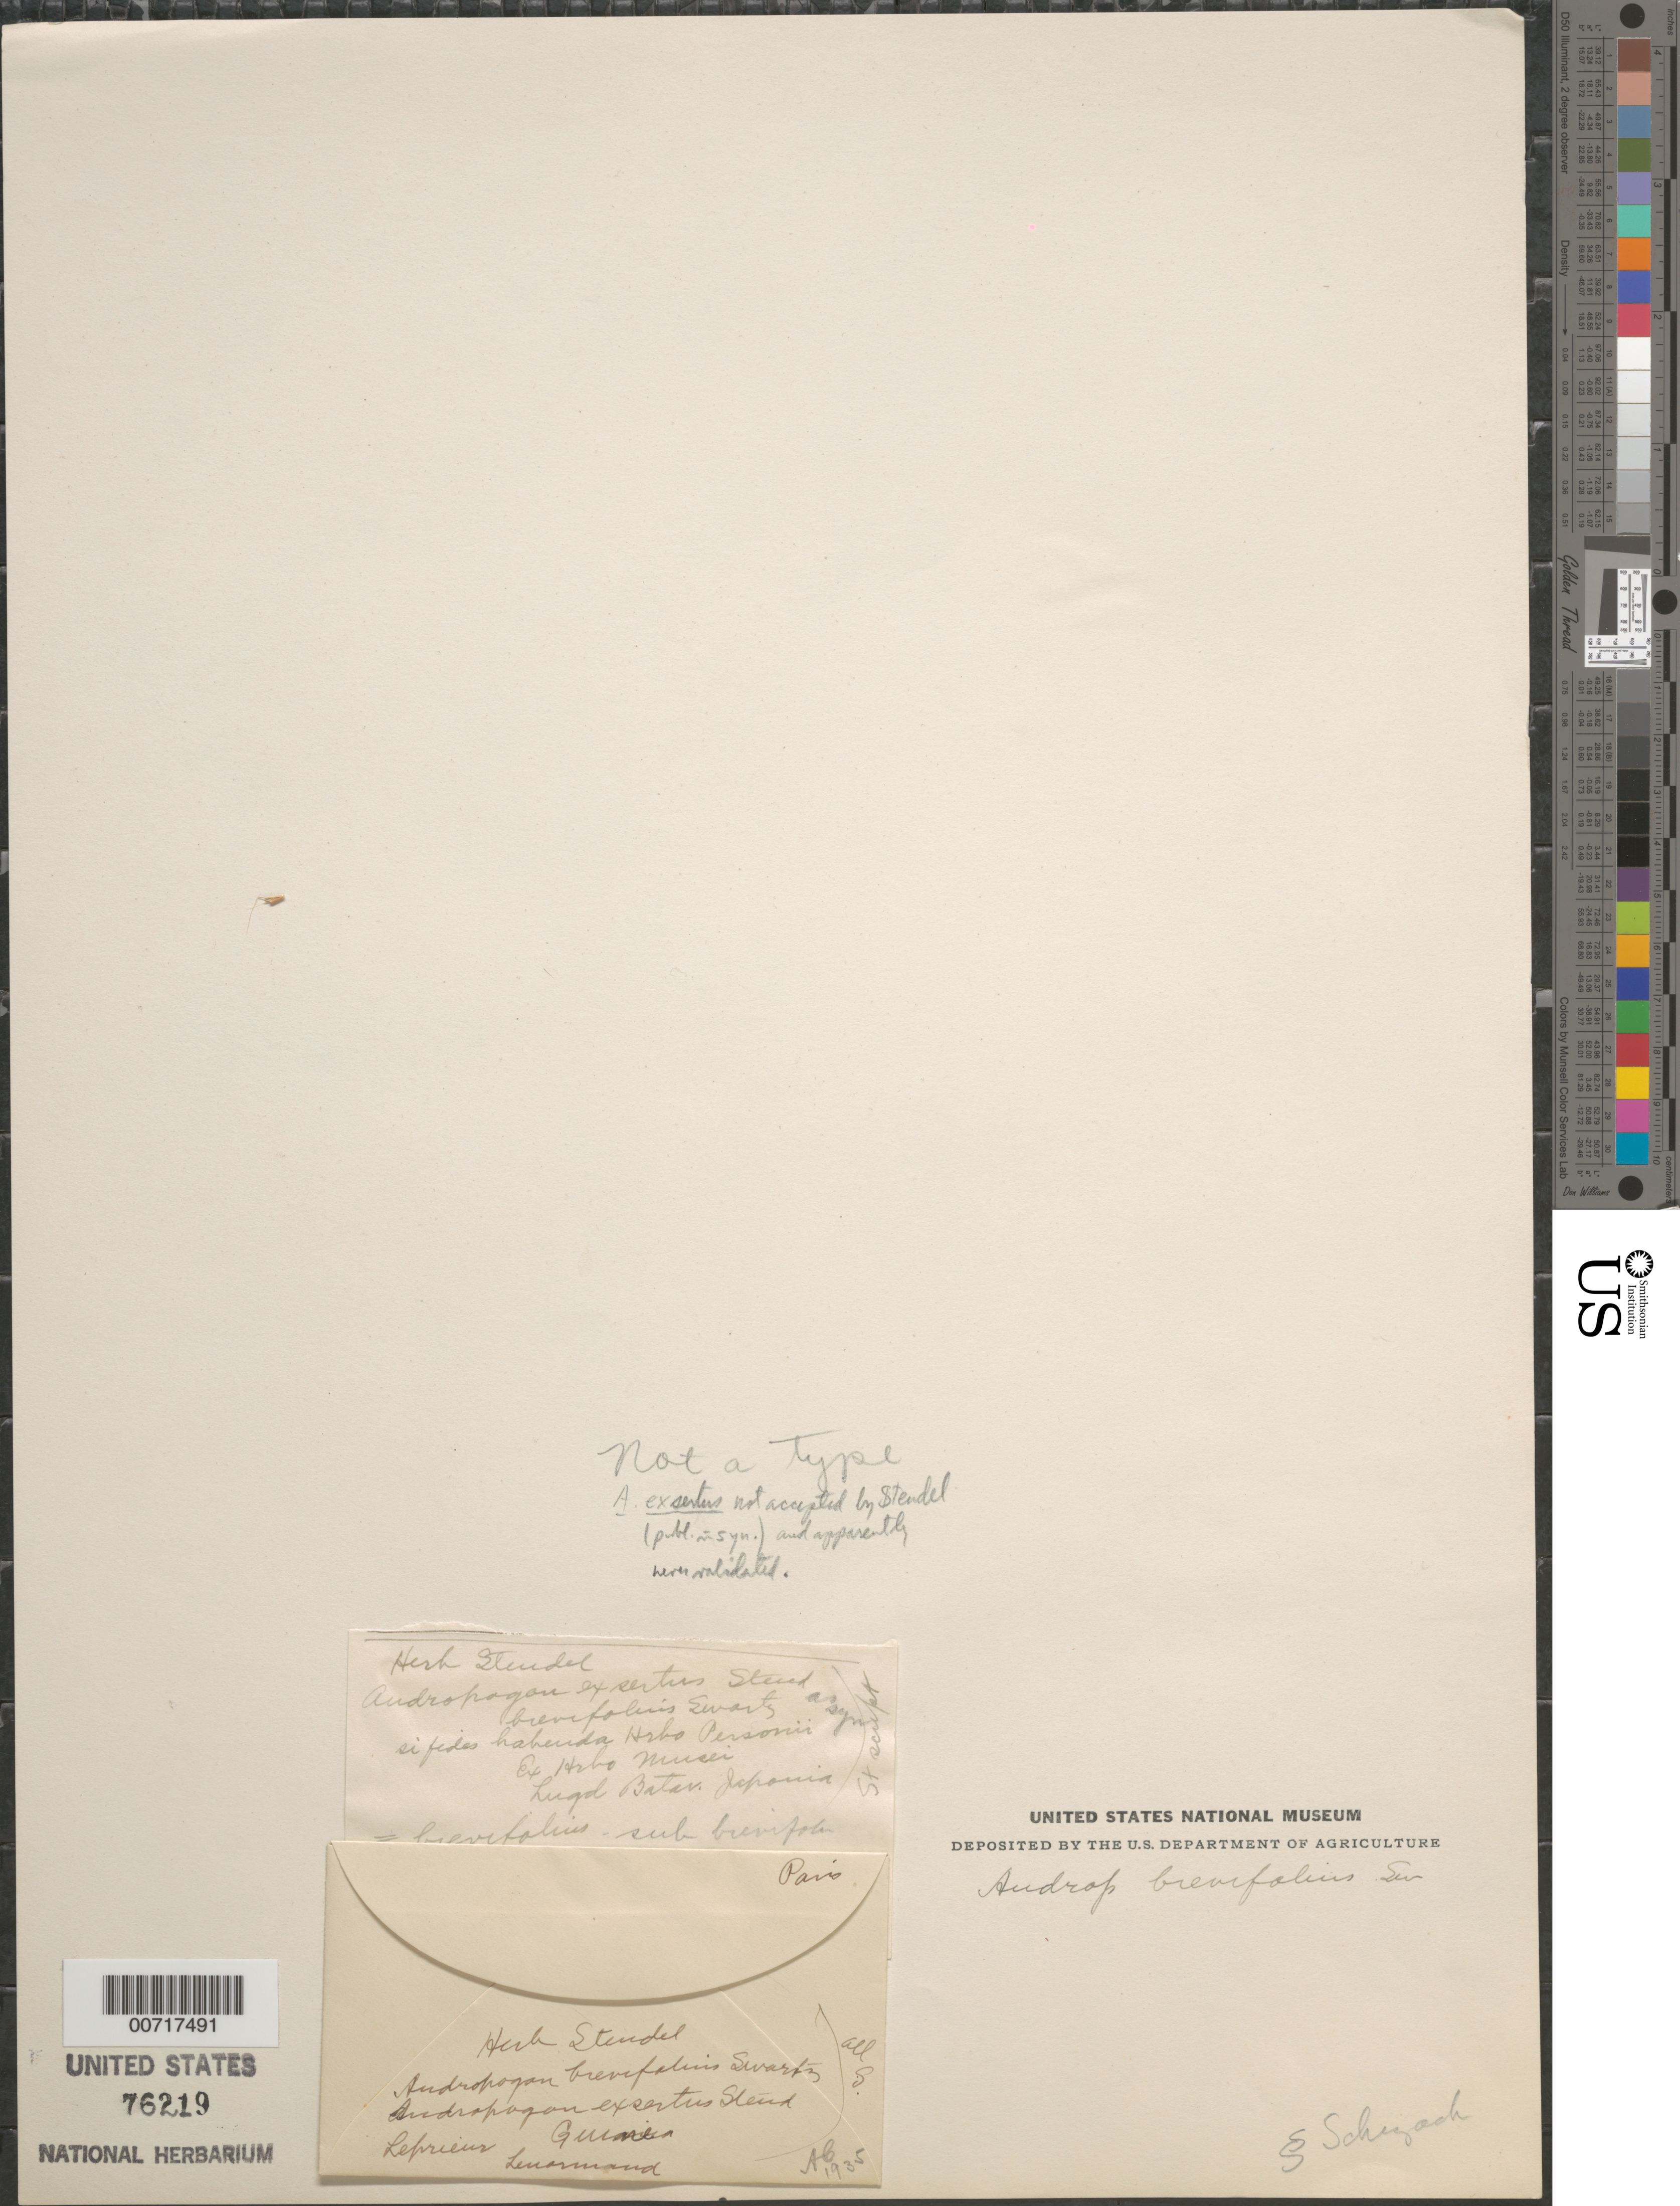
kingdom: Plantae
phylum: Tracheophyta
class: Liliopsida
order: Poales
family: Poaceae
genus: Schizachyrium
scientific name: Schizachyrium brevifolium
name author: (Sw.) Nees ex Büse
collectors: F. M. R. Leprieur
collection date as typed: s.d.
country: French Guiana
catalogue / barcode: US 76219